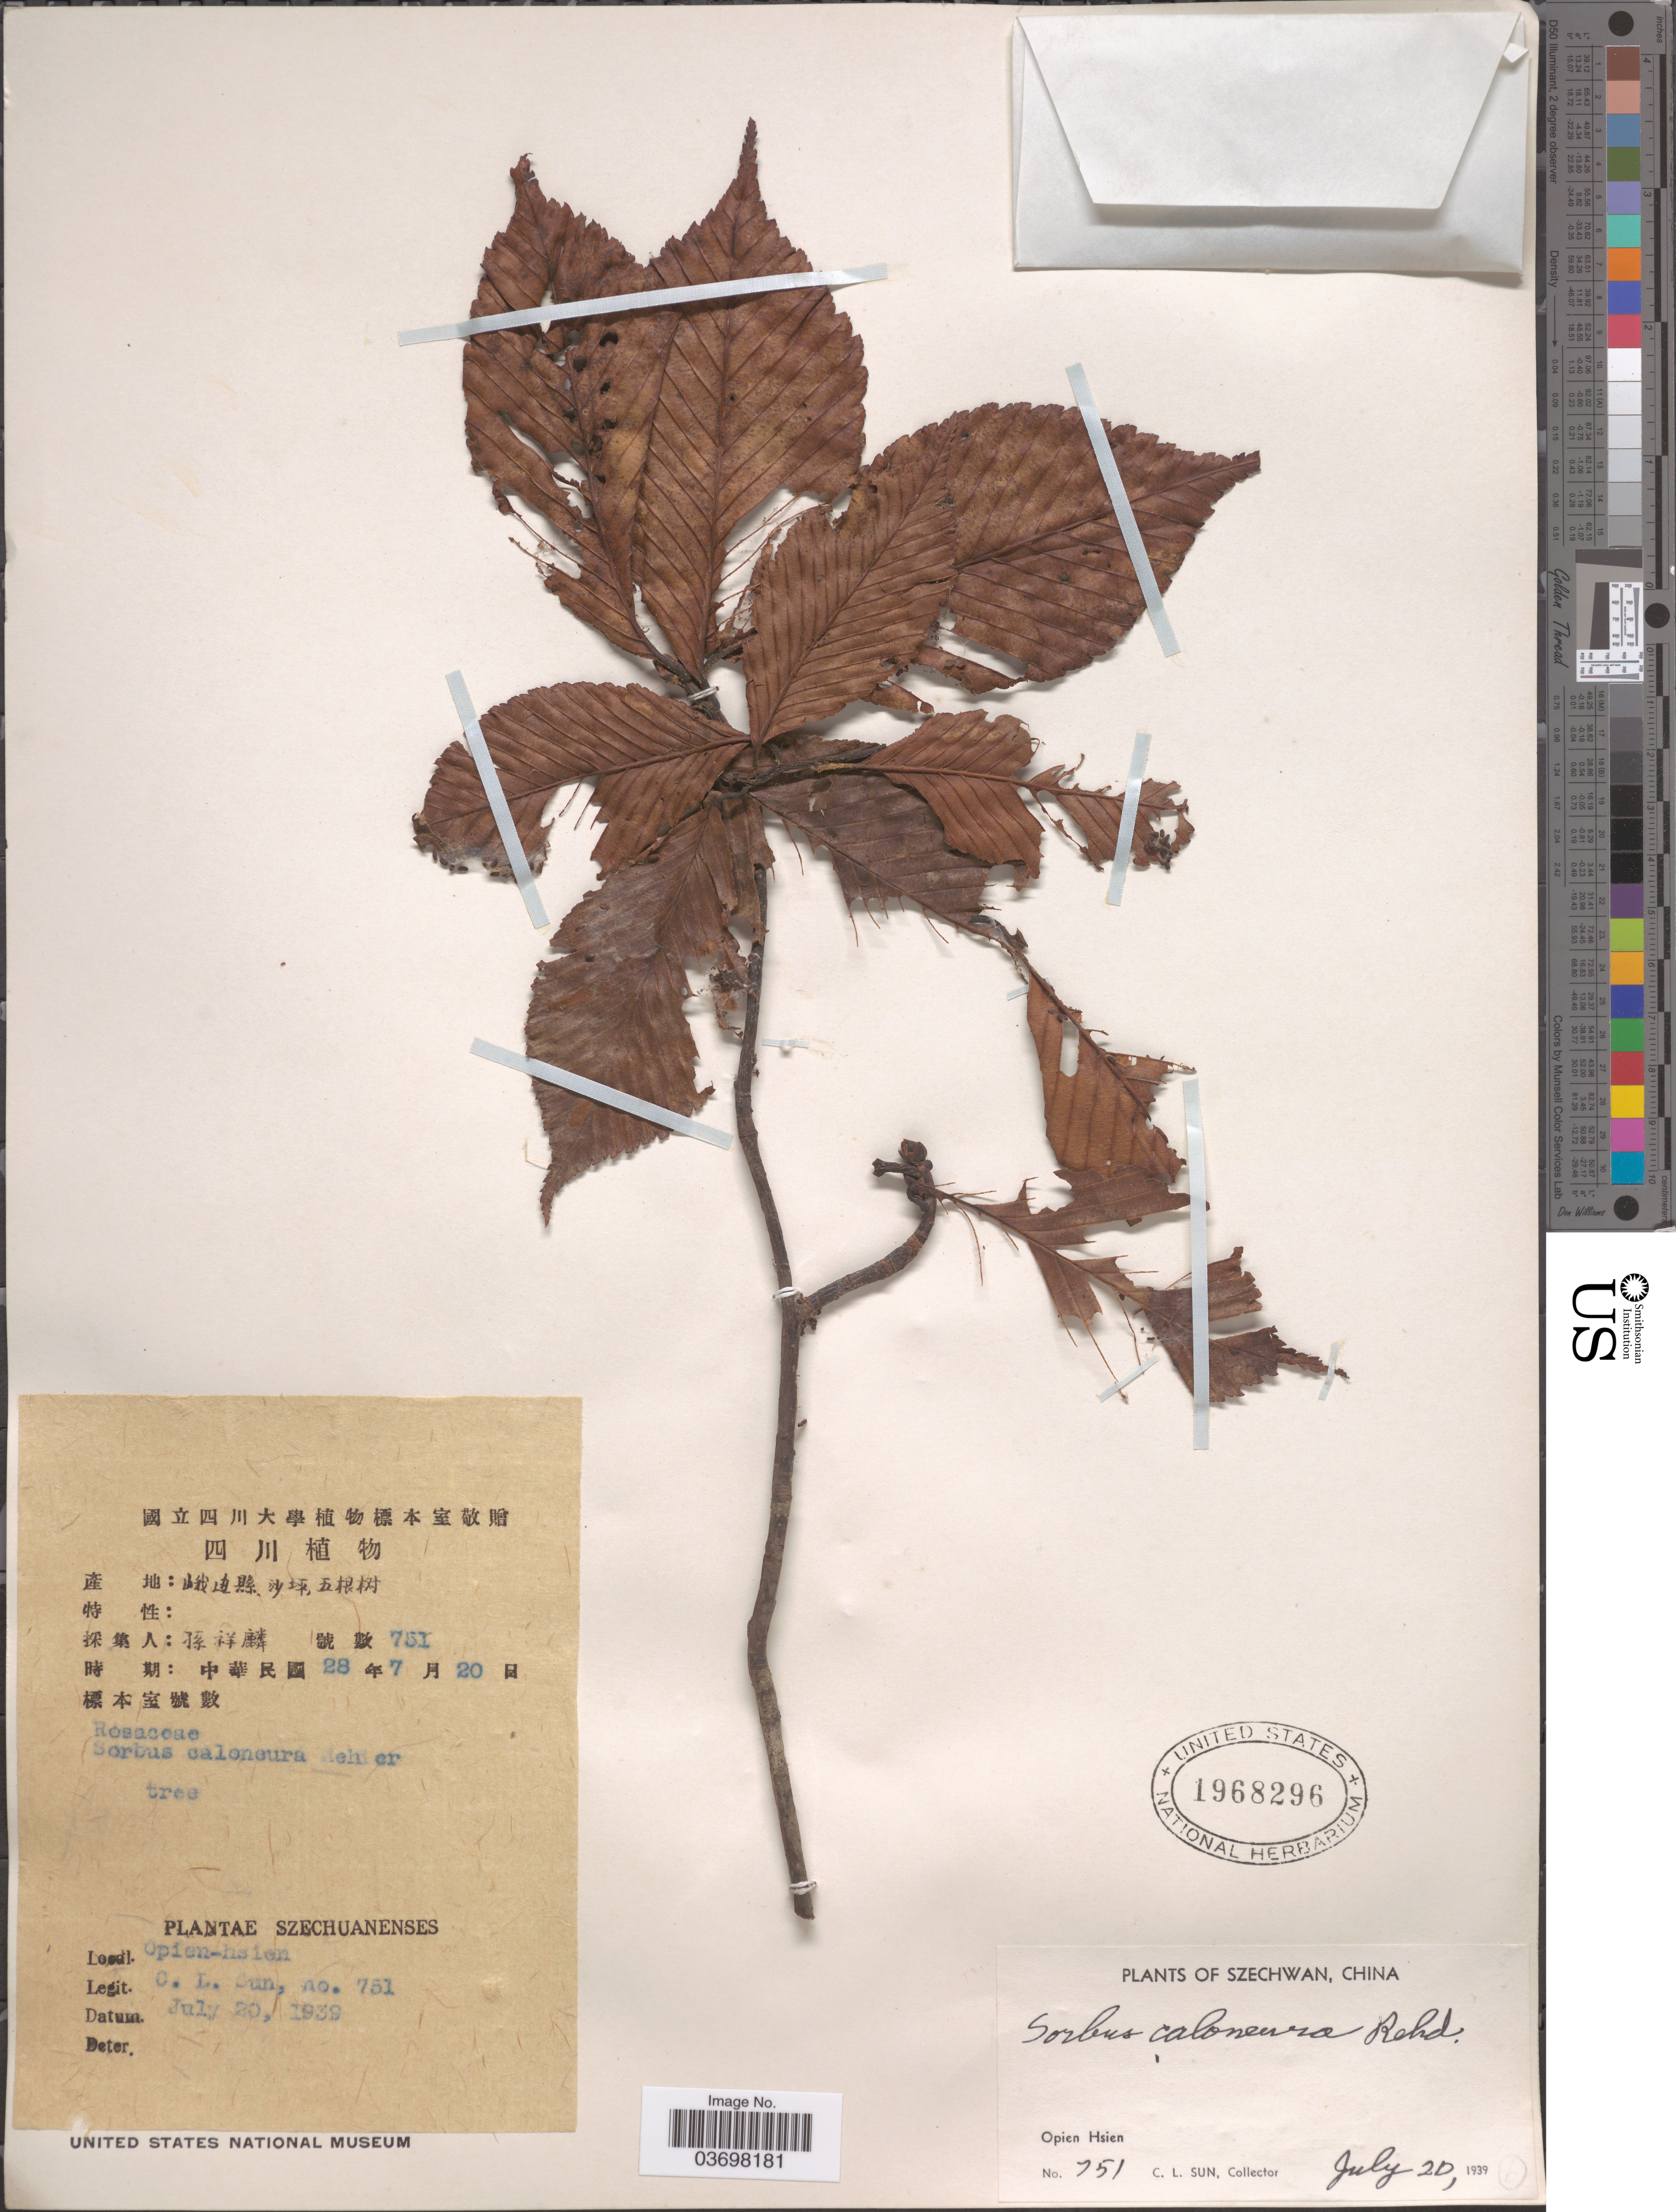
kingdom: Plantae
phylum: Tracheophyta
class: Magnoliopsida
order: Rosales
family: Rosaceae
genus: Sorbus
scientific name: Sorbus caloneura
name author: (Stapf) Rehder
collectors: C. Sun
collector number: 751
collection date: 1939-07-20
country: China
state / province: Sichuan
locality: Szechwan. Opien-Hsien.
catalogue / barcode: US 1968296